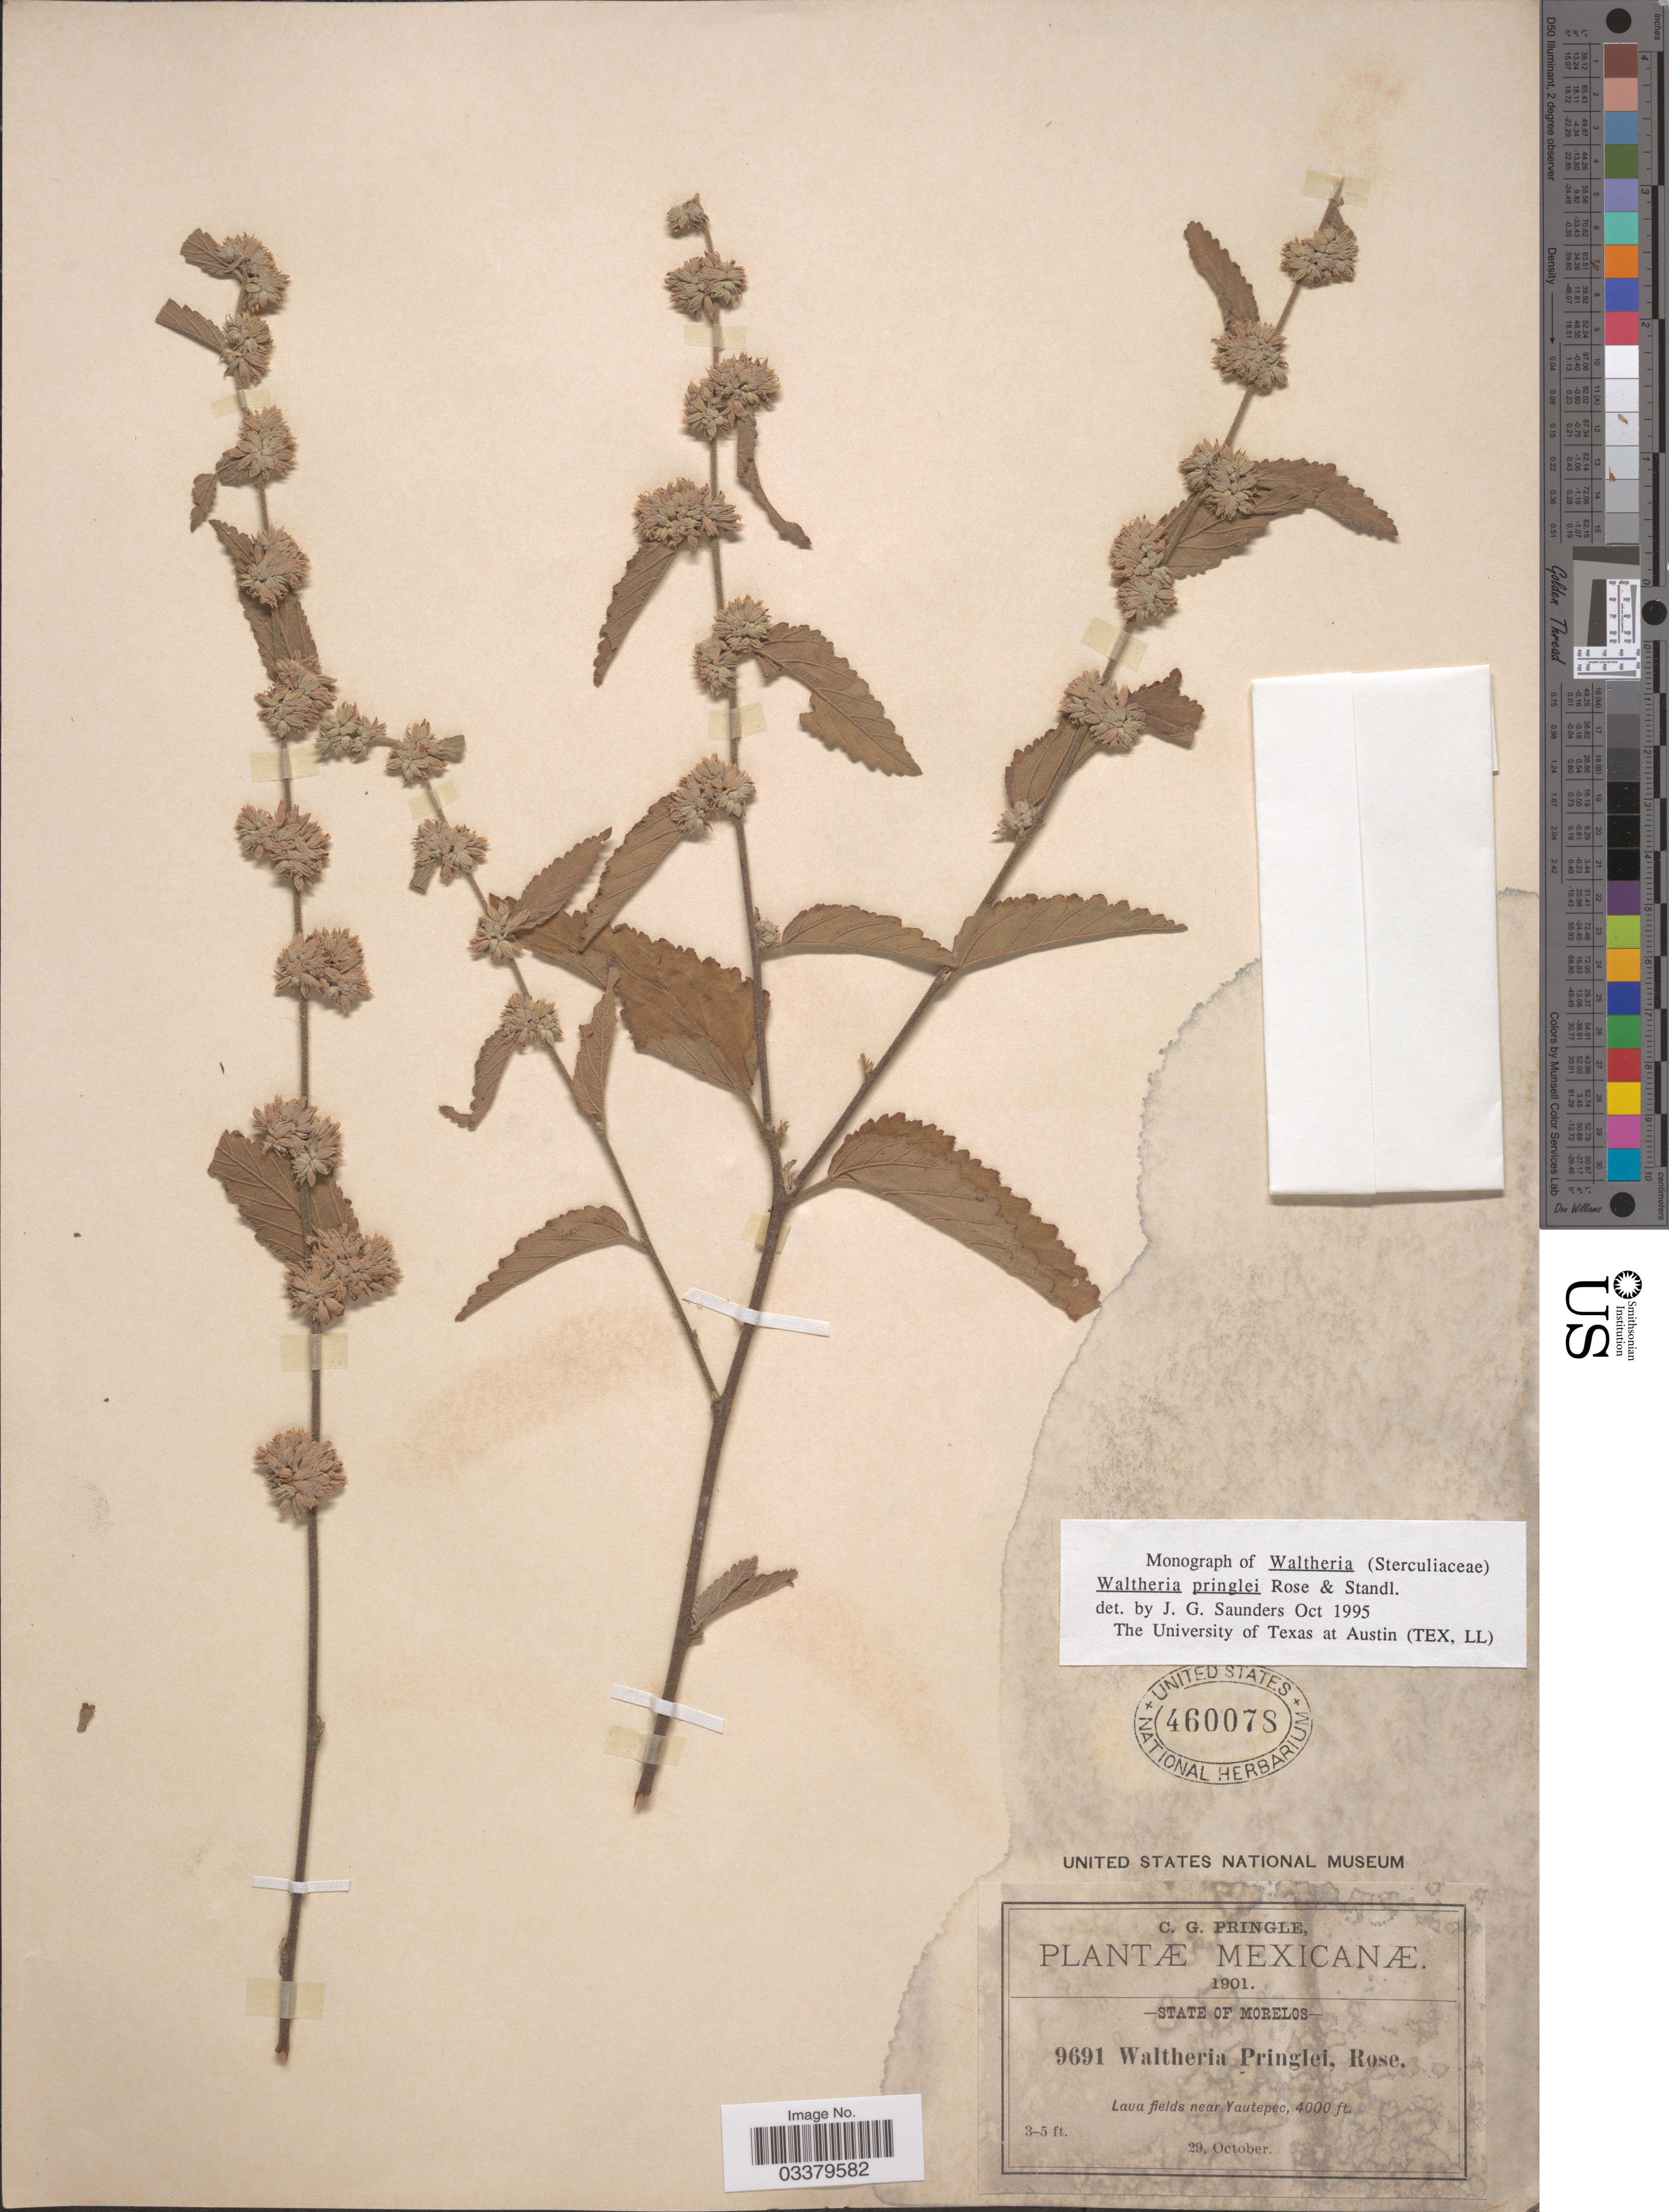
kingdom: Plantae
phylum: Tracheophyta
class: Magnoliopsida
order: Malvales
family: Malvaceae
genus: Waltheria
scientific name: Waltheria pringlei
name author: Rose & Standl.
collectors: C. G. Pringle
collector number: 9691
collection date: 1901-10-29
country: Mexico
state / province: Morelos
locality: Lava fields near Yautepec.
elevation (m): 1219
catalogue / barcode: US 460078